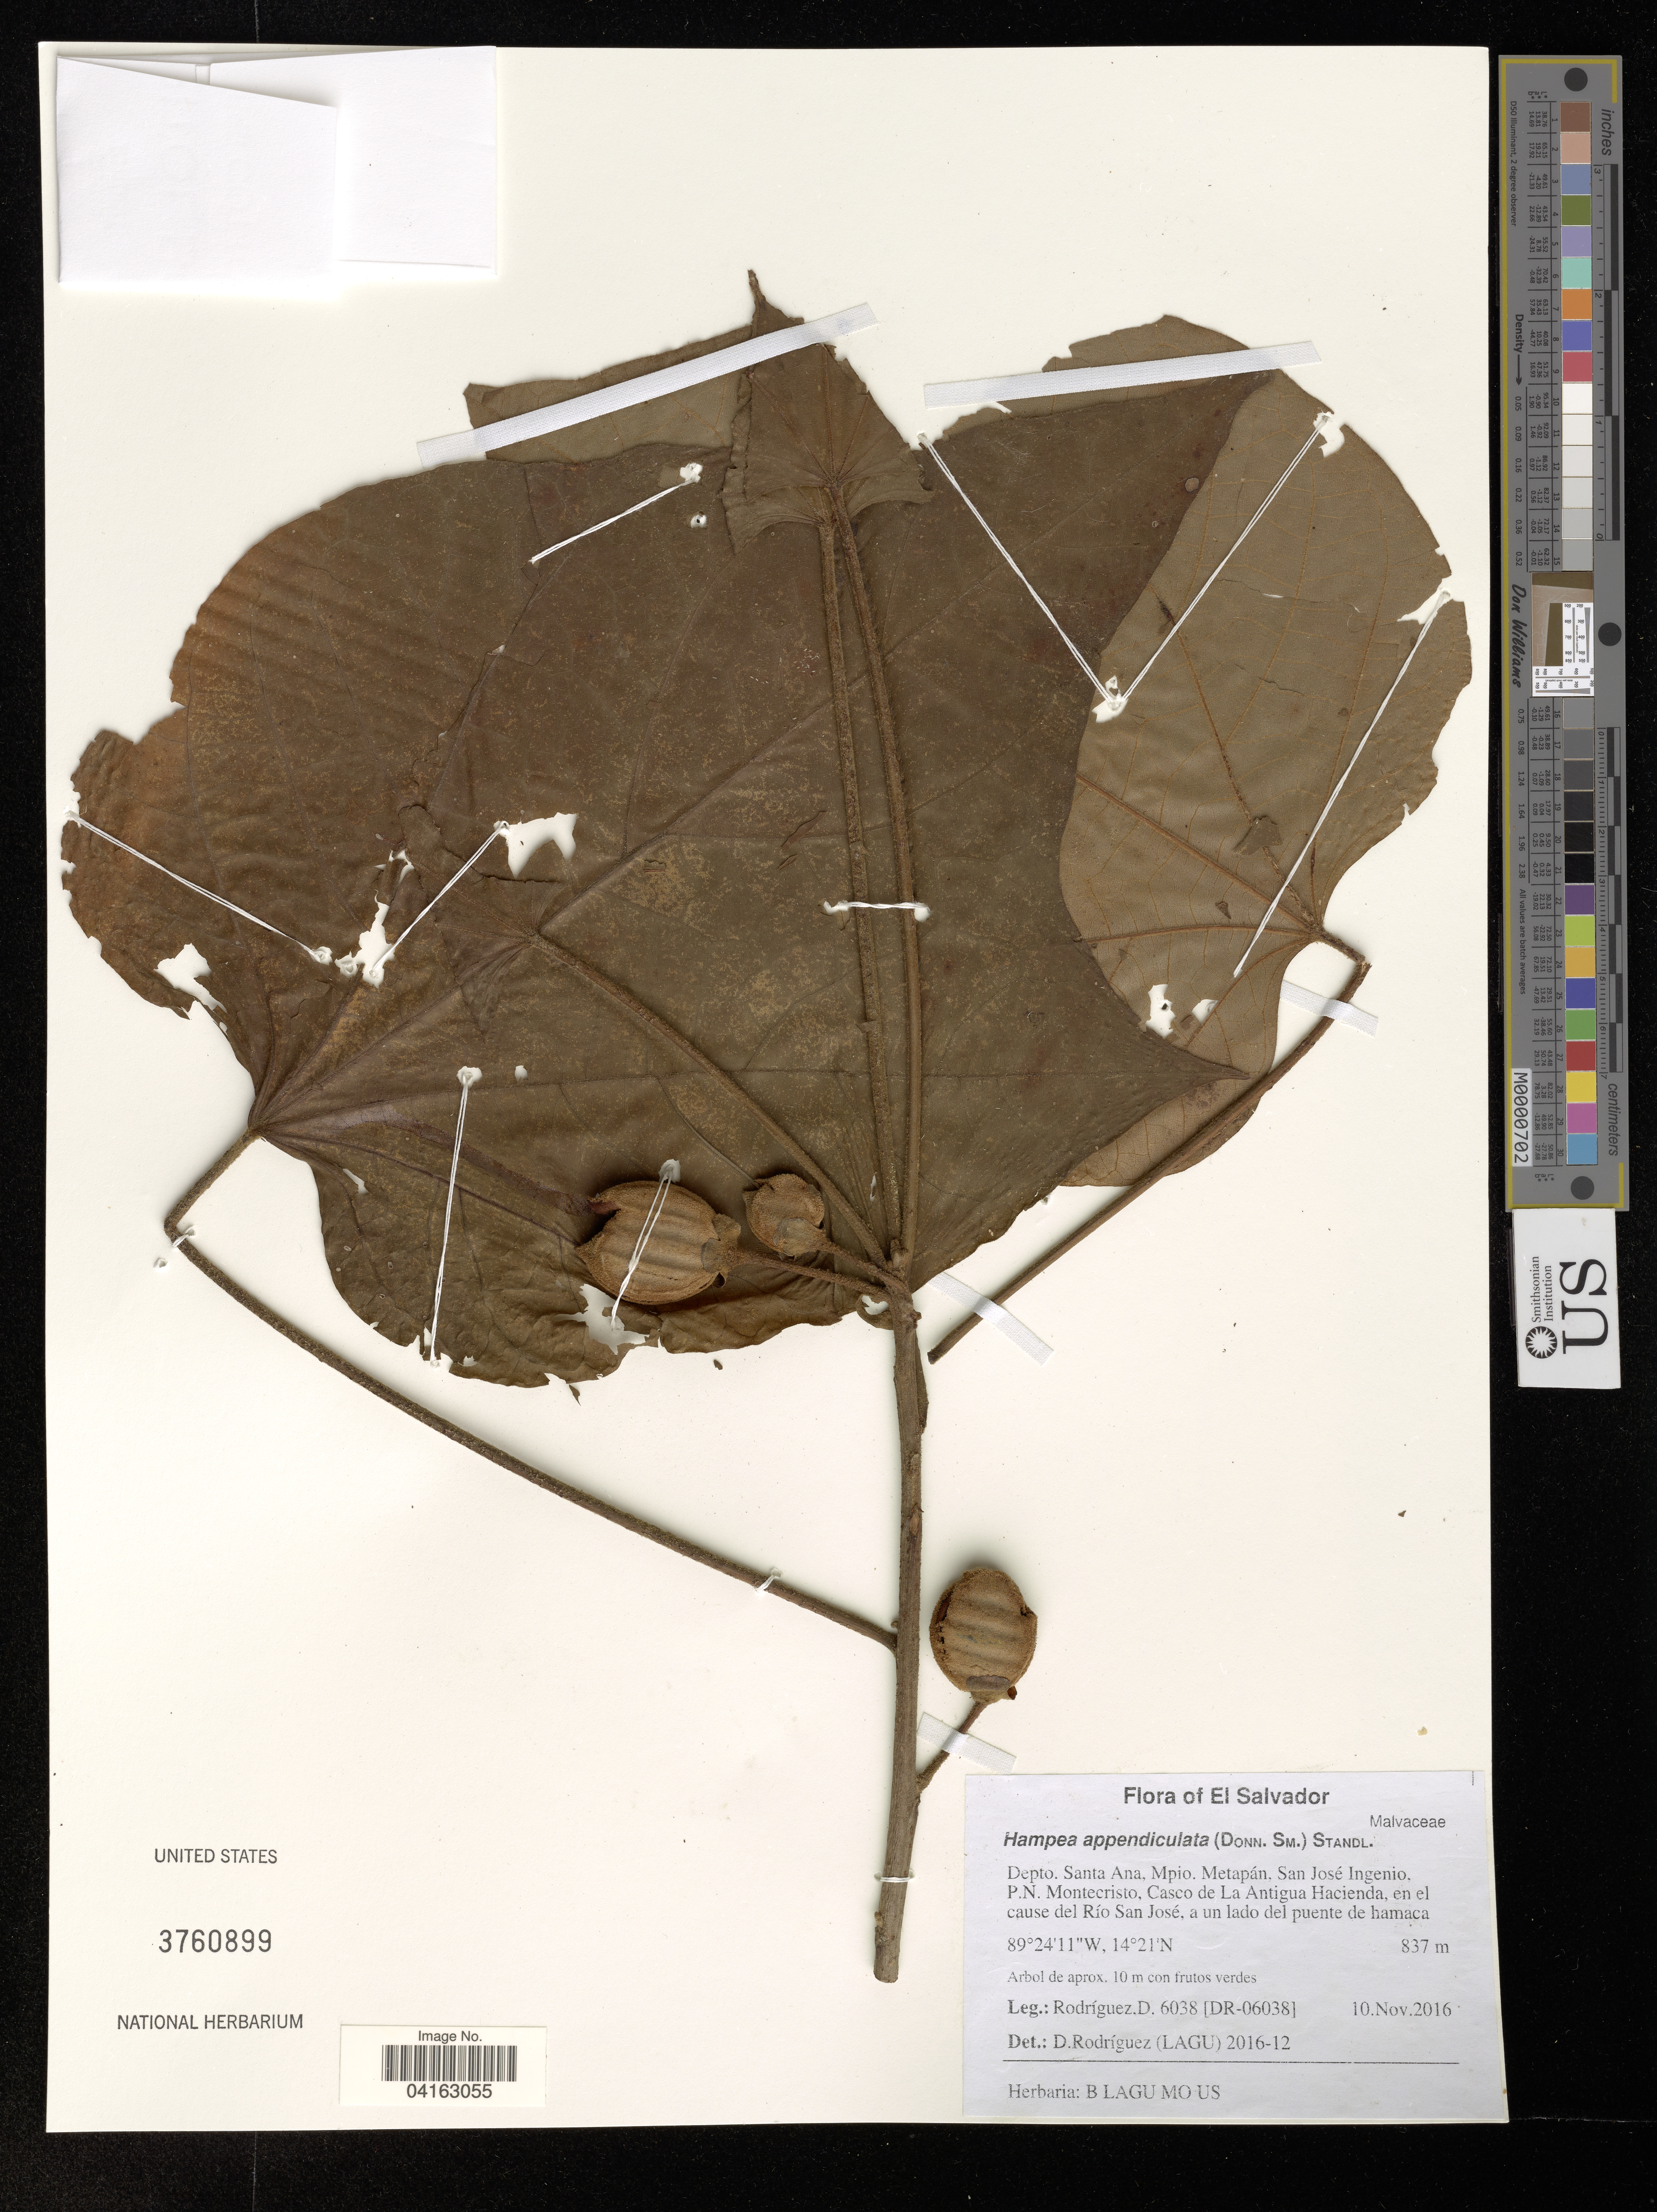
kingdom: Plantae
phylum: Tracheophyta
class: Magnoliopsida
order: Malvales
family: Malvaceae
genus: Hampea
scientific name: Hampea stipitata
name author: S. Watson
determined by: Dorr, Laurence J., Curator (BOT), Smithsonian Institution - National Museum of Natural History (UNITED STATES)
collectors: D. Rodriguez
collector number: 6038 / [DR-06038]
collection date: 2016-11-10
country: El Salvador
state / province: Santa Ana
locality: Depto. Santa Ana, Mpio. Metapán, San José Ingenio, P.N. Montecristo, Casco de La Antigua Hacienda, en el cause del Río San Jose, a un lado del puente de hamaca.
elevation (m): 837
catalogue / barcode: US 3760899